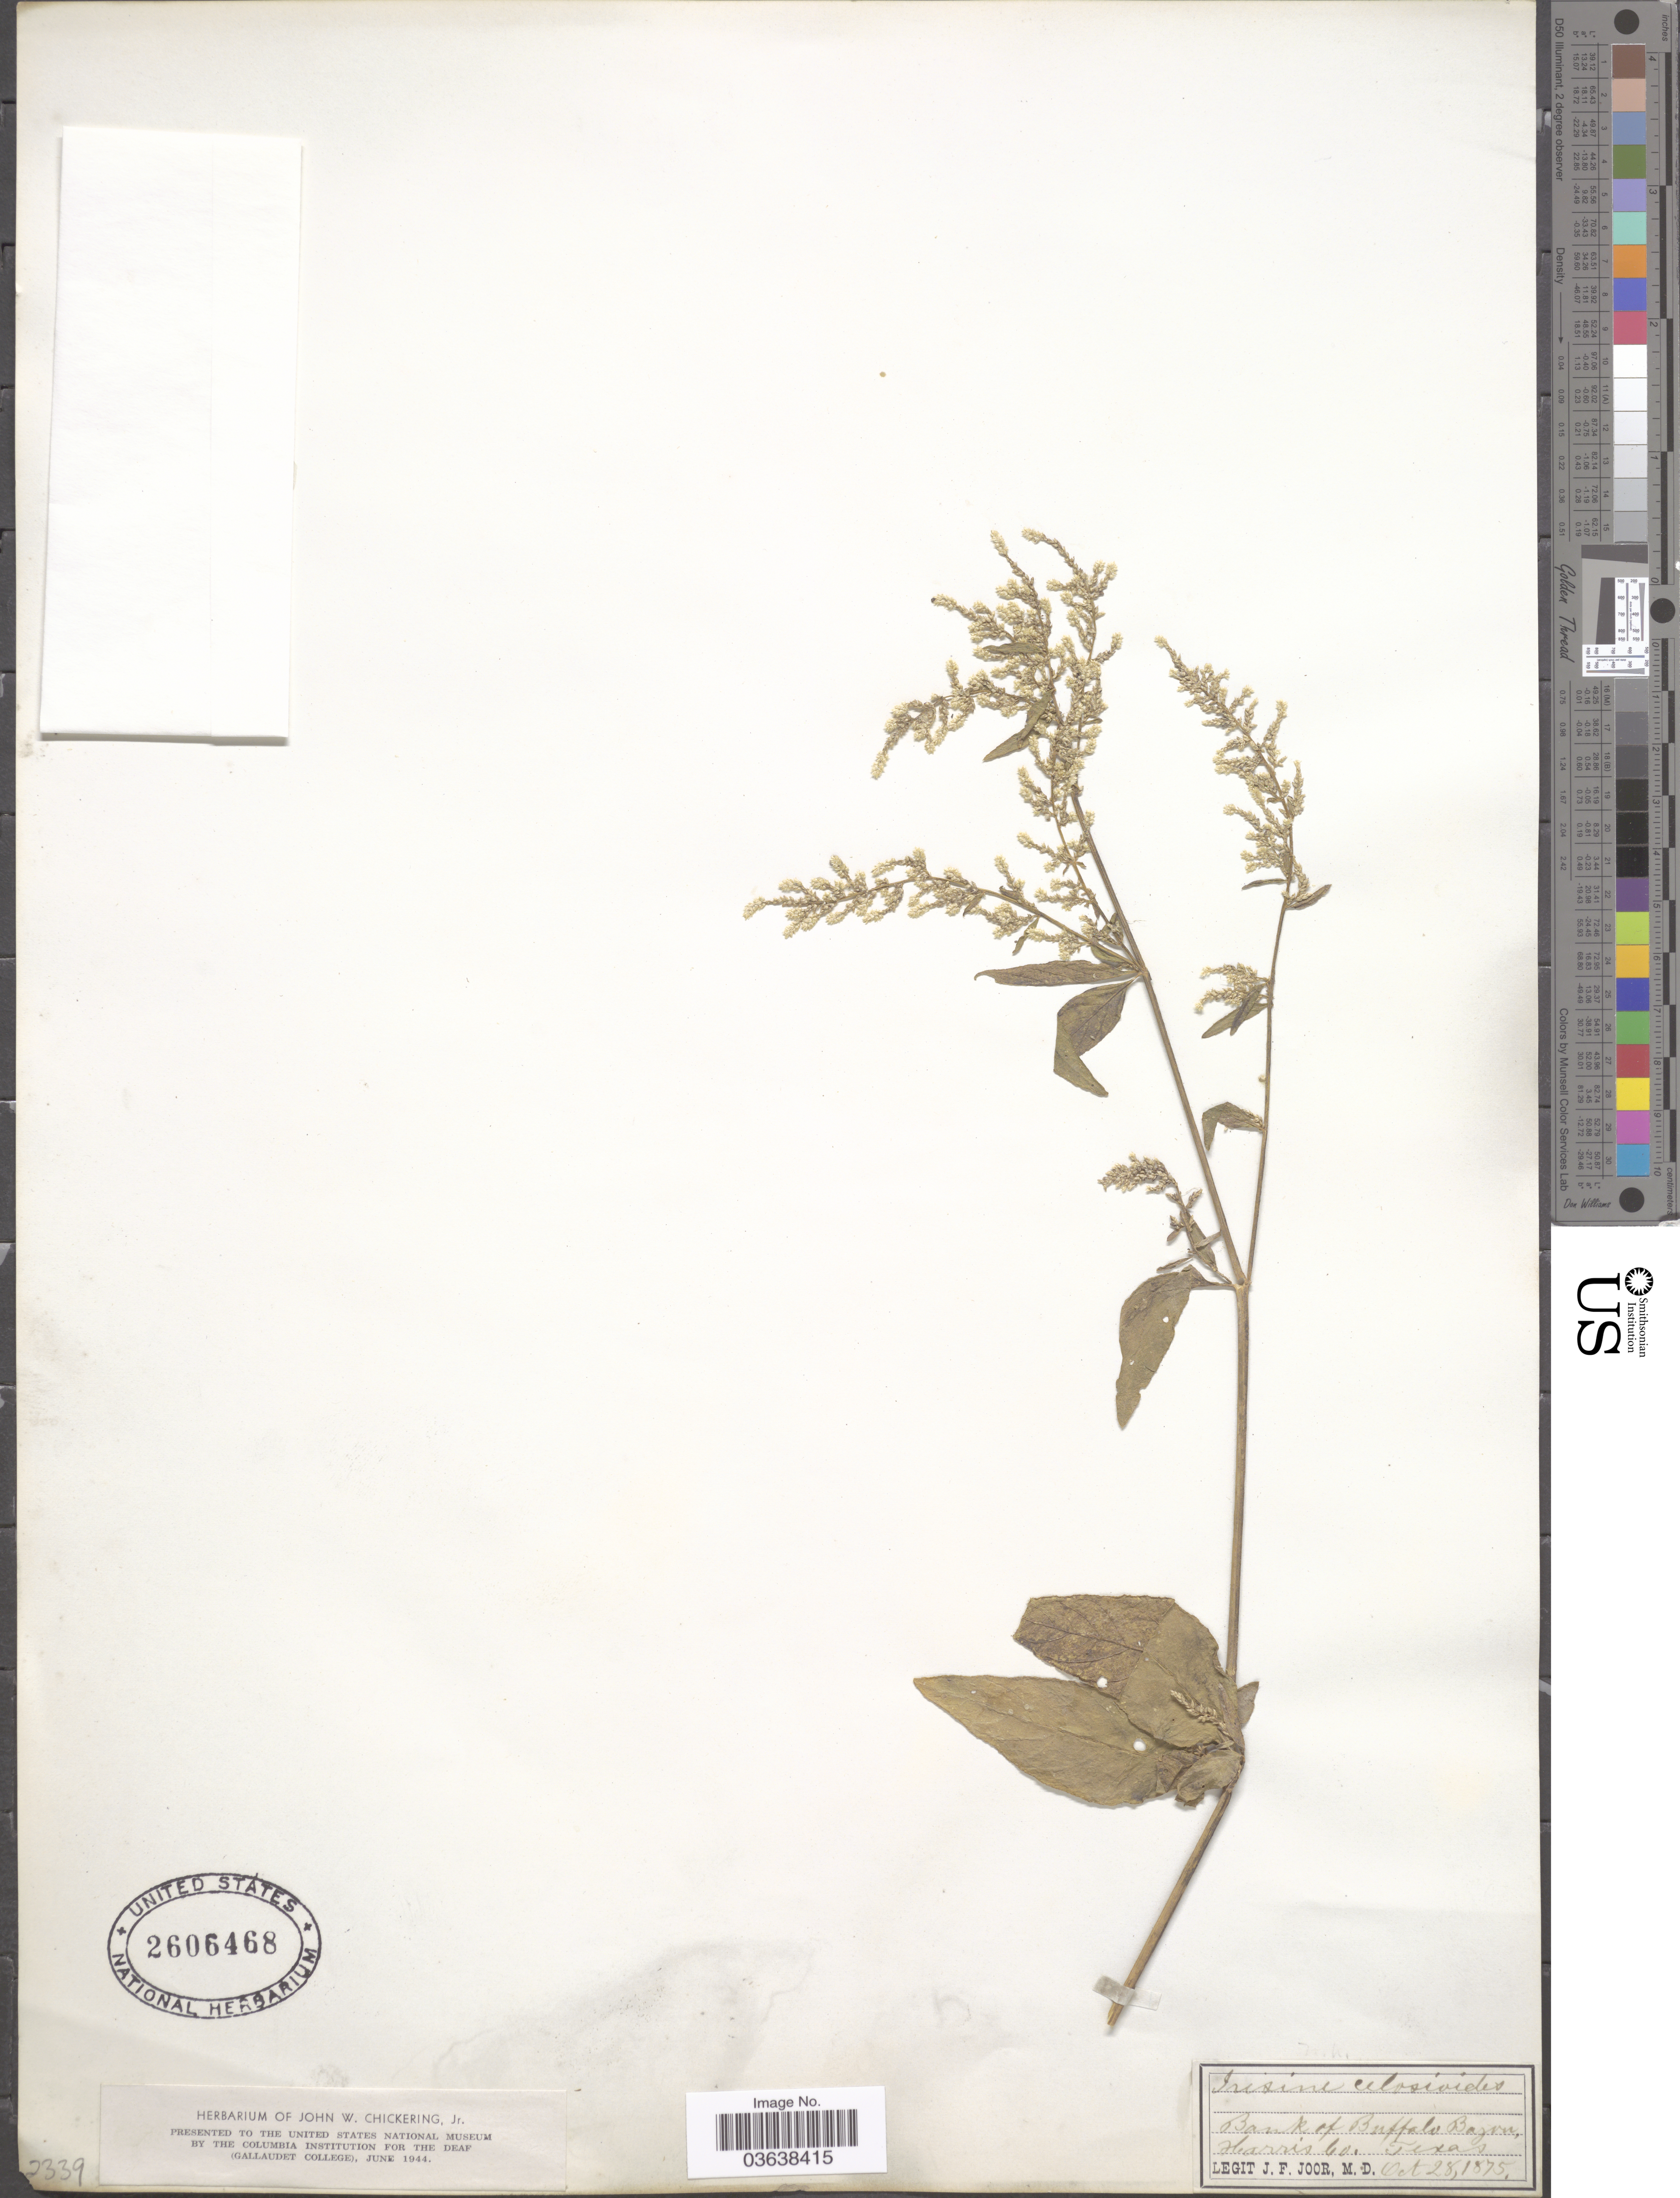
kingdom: Plantae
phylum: Tracheophyta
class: Magnoliopsida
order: Caryophyllales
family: Amaranthaceae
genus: Iresine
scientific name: Iresine celosia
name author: L.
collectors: J. F. Joor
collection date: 1875-10-28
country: United States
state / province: Texas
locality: Bank of Buffalo Bayou, Harris Co.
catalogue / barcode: US 2606468